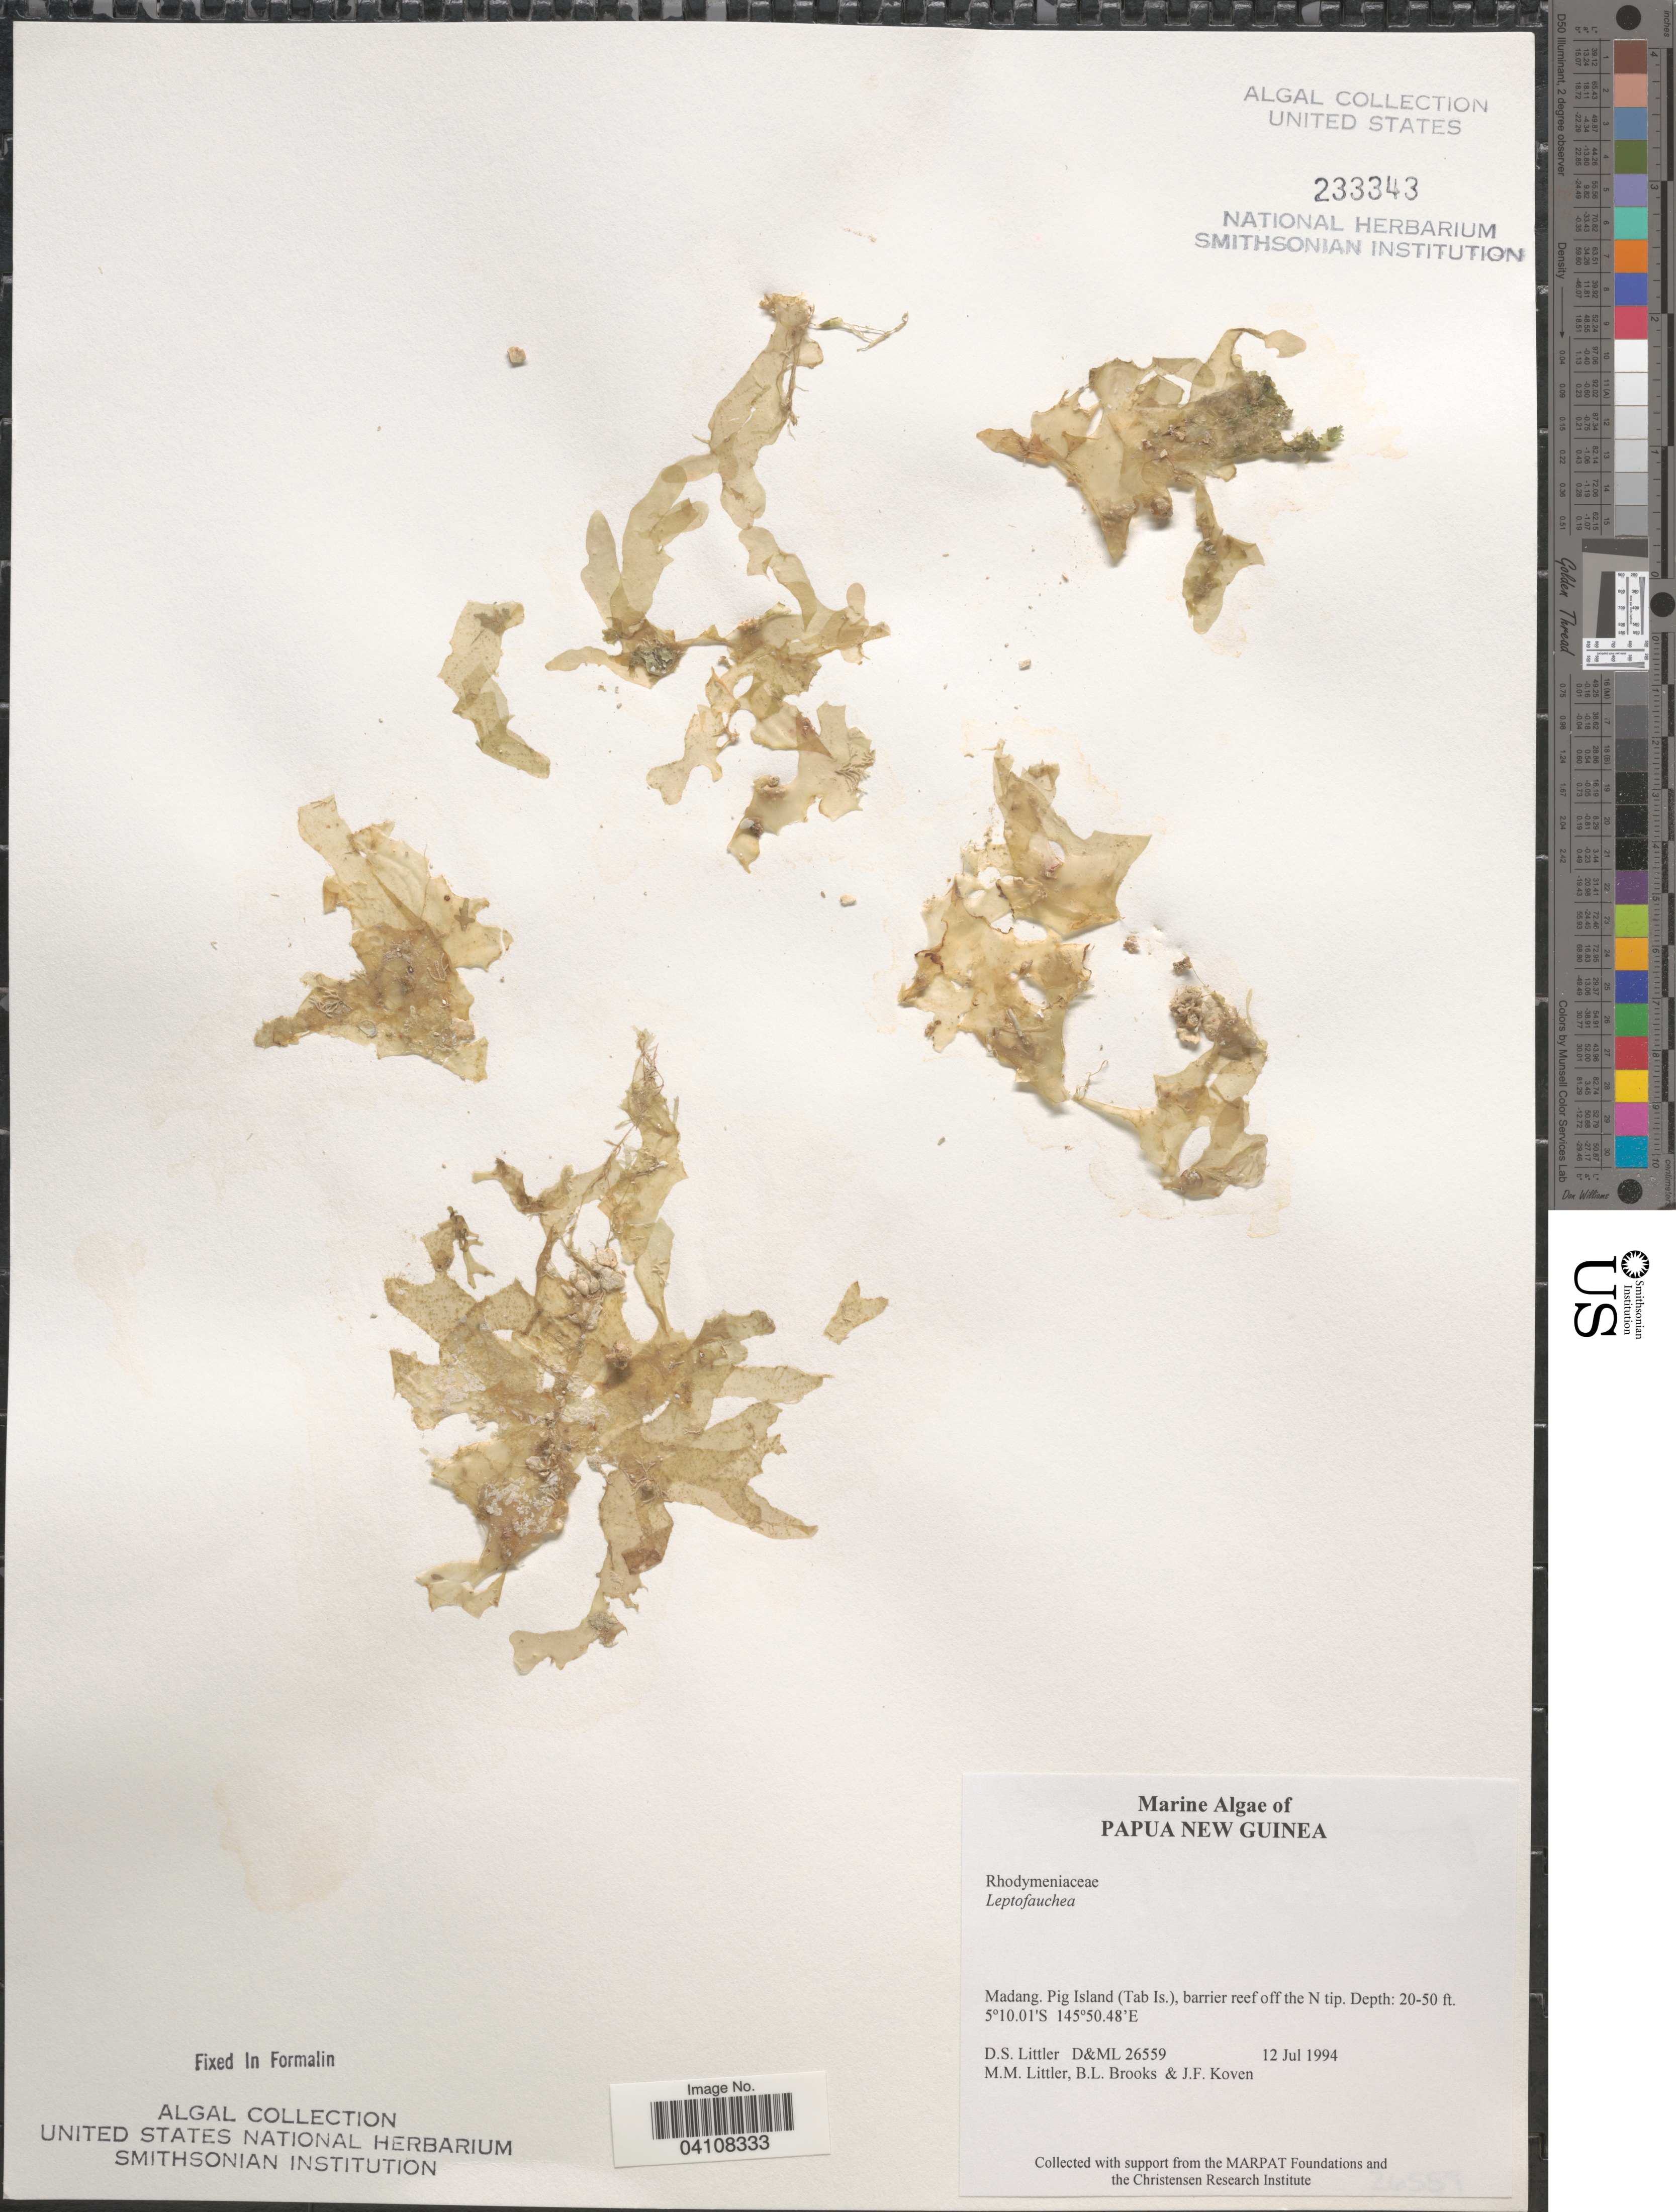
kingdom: Plantae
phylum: Rhodophyta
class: Florideophyceae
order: Rhodymeniales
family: Faucheaceae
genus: Leptofauchea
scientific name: Leptofauchea sp.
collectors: D. S. Littler, B. Brooks & J. Koven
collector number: D&ML26559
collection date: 1994-07-12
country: Papua New Guinea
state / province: Madang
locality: Pig Island (Tab Is.), barrier reef off the N tip.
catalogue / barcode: US 233343